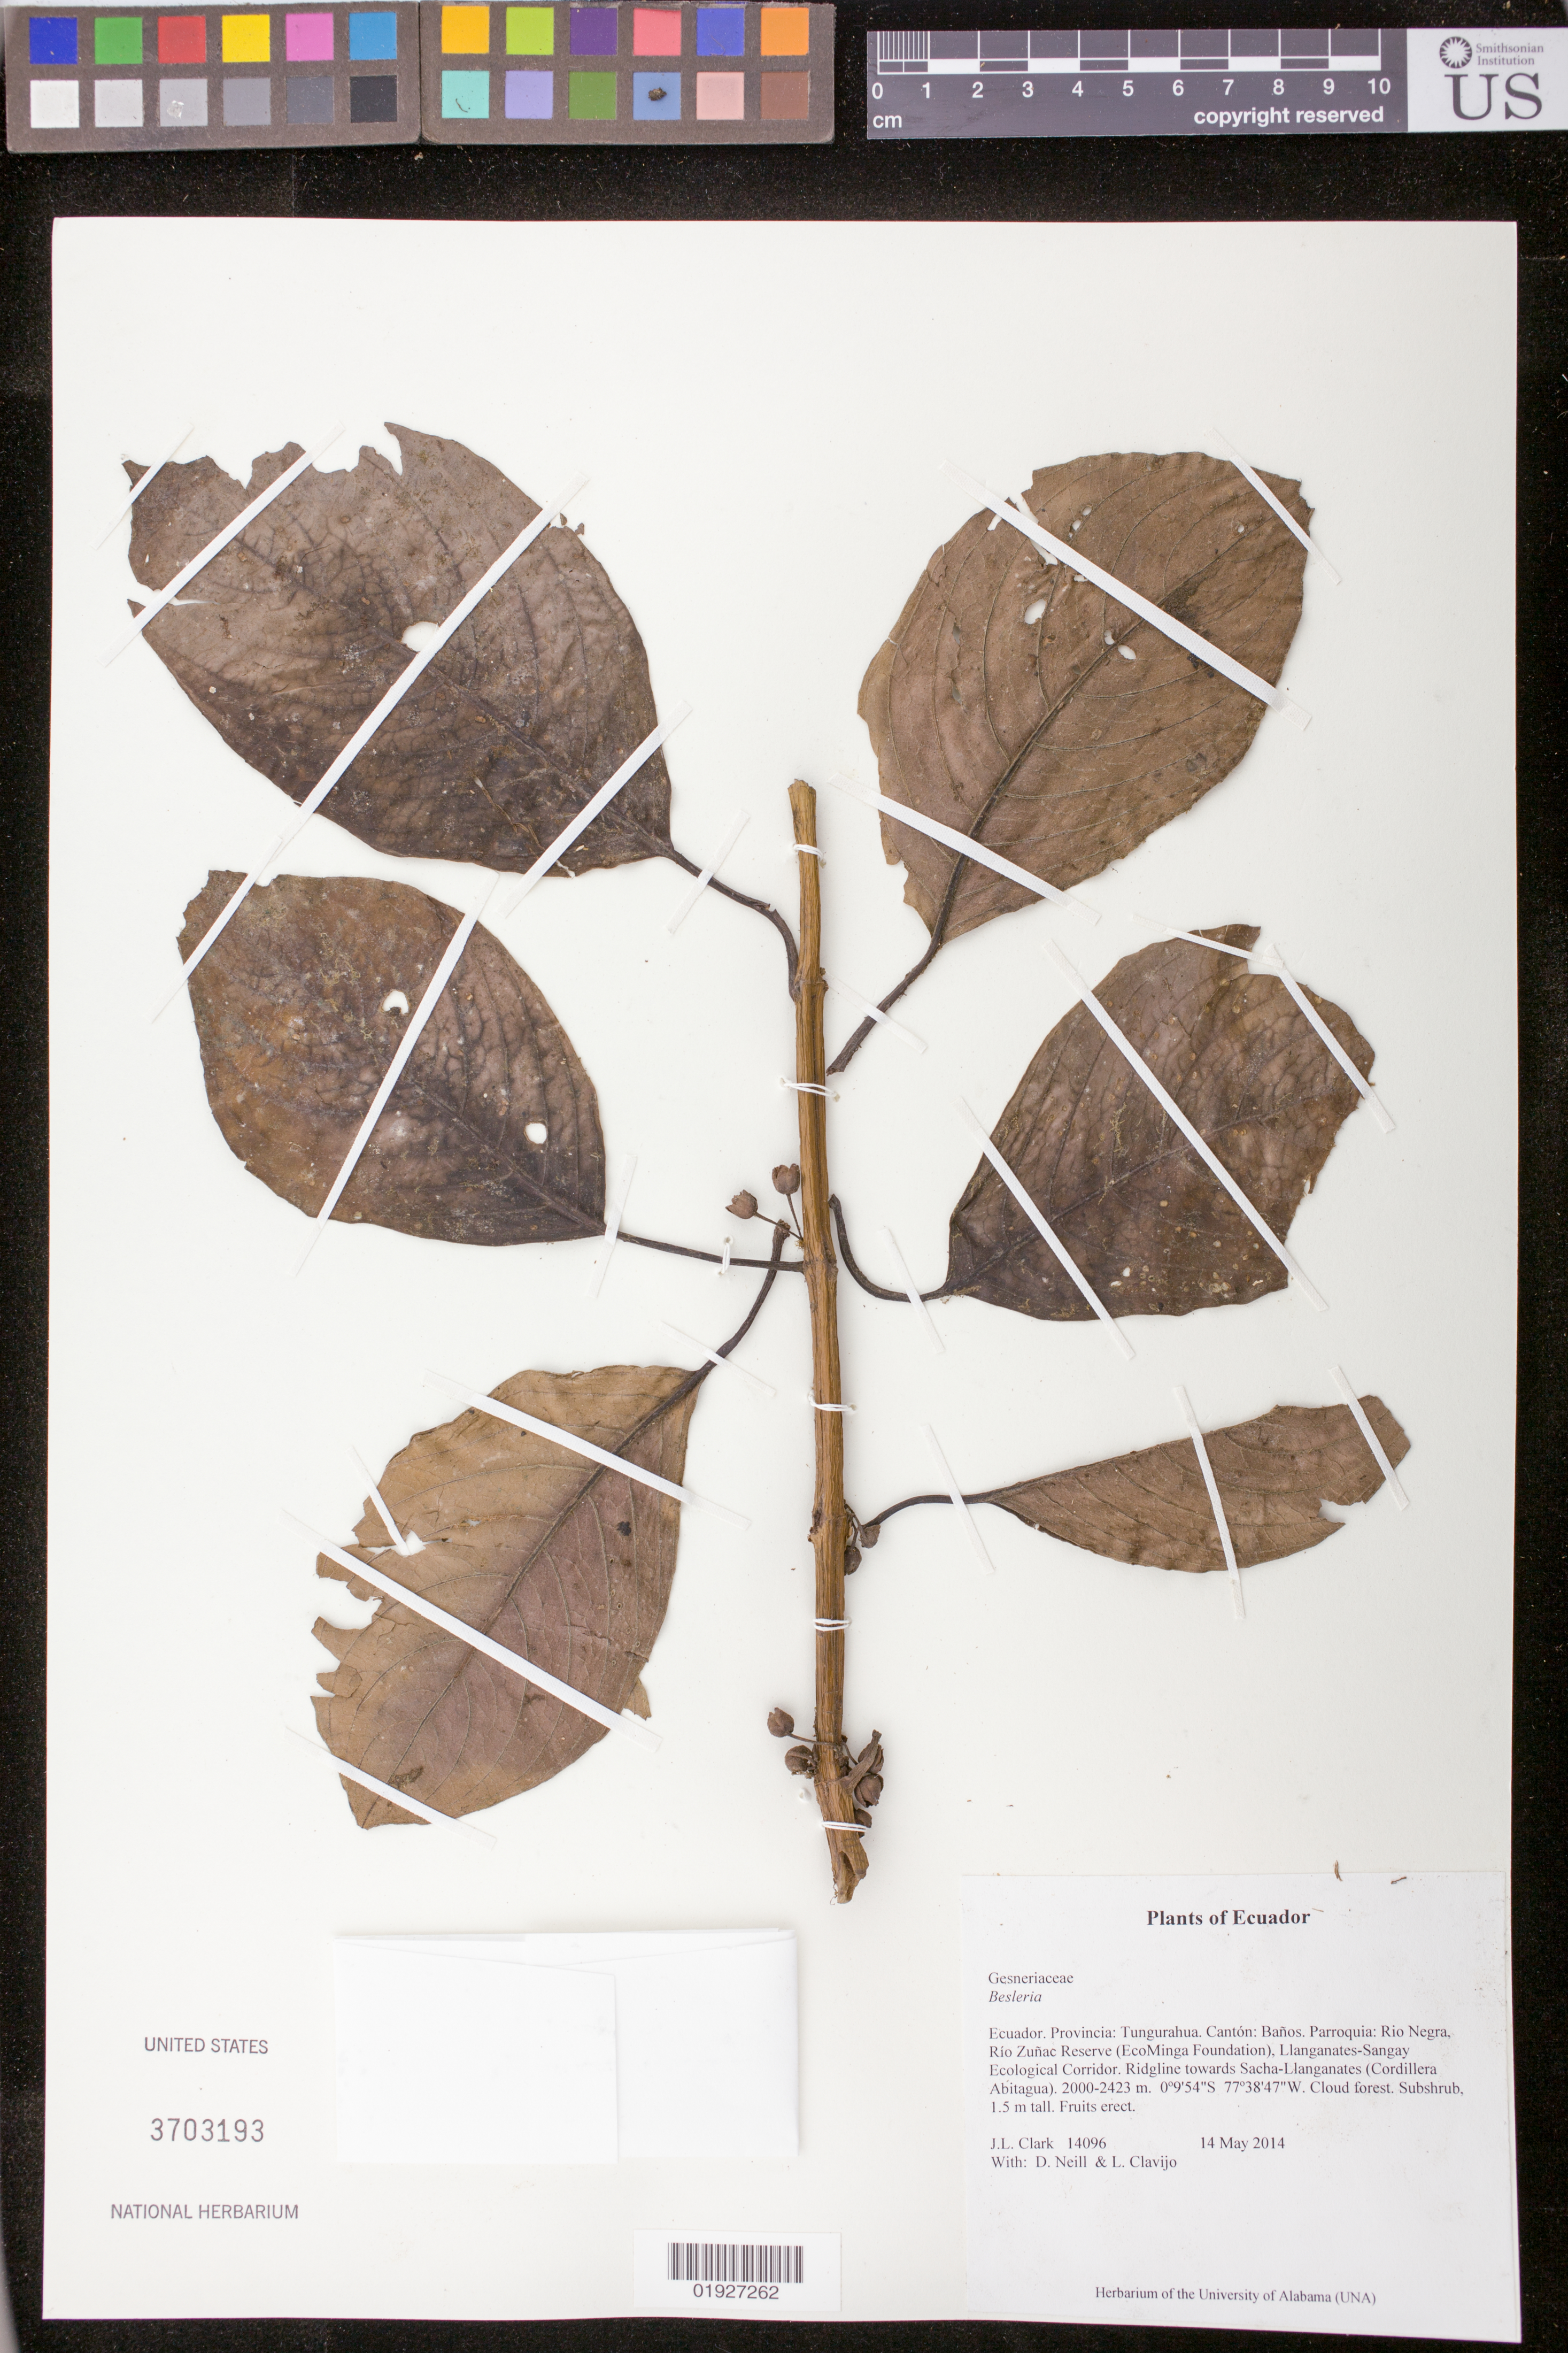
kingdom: Plantae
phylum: Tracheophyta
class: Magnoliopsida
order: Lamiales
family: Gesneriaceae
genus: Besleria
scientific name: Besleria sp.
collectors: J. L. Clark, D. Neill & L. Clavijo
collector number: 14096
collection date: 2014-05-14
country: Ecuador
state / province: Tungurahua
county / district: Banos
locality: Parroquia: Rio Negra, Rio Zunac Reserve (EcoMinga Foundation), Llanganates-Sangay Ecological Corridor. Ridgeline towards Sacha-Llanganates (Cordillera Abitagua).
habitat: Cloud forest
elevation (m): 2000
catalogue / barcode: US 3703193